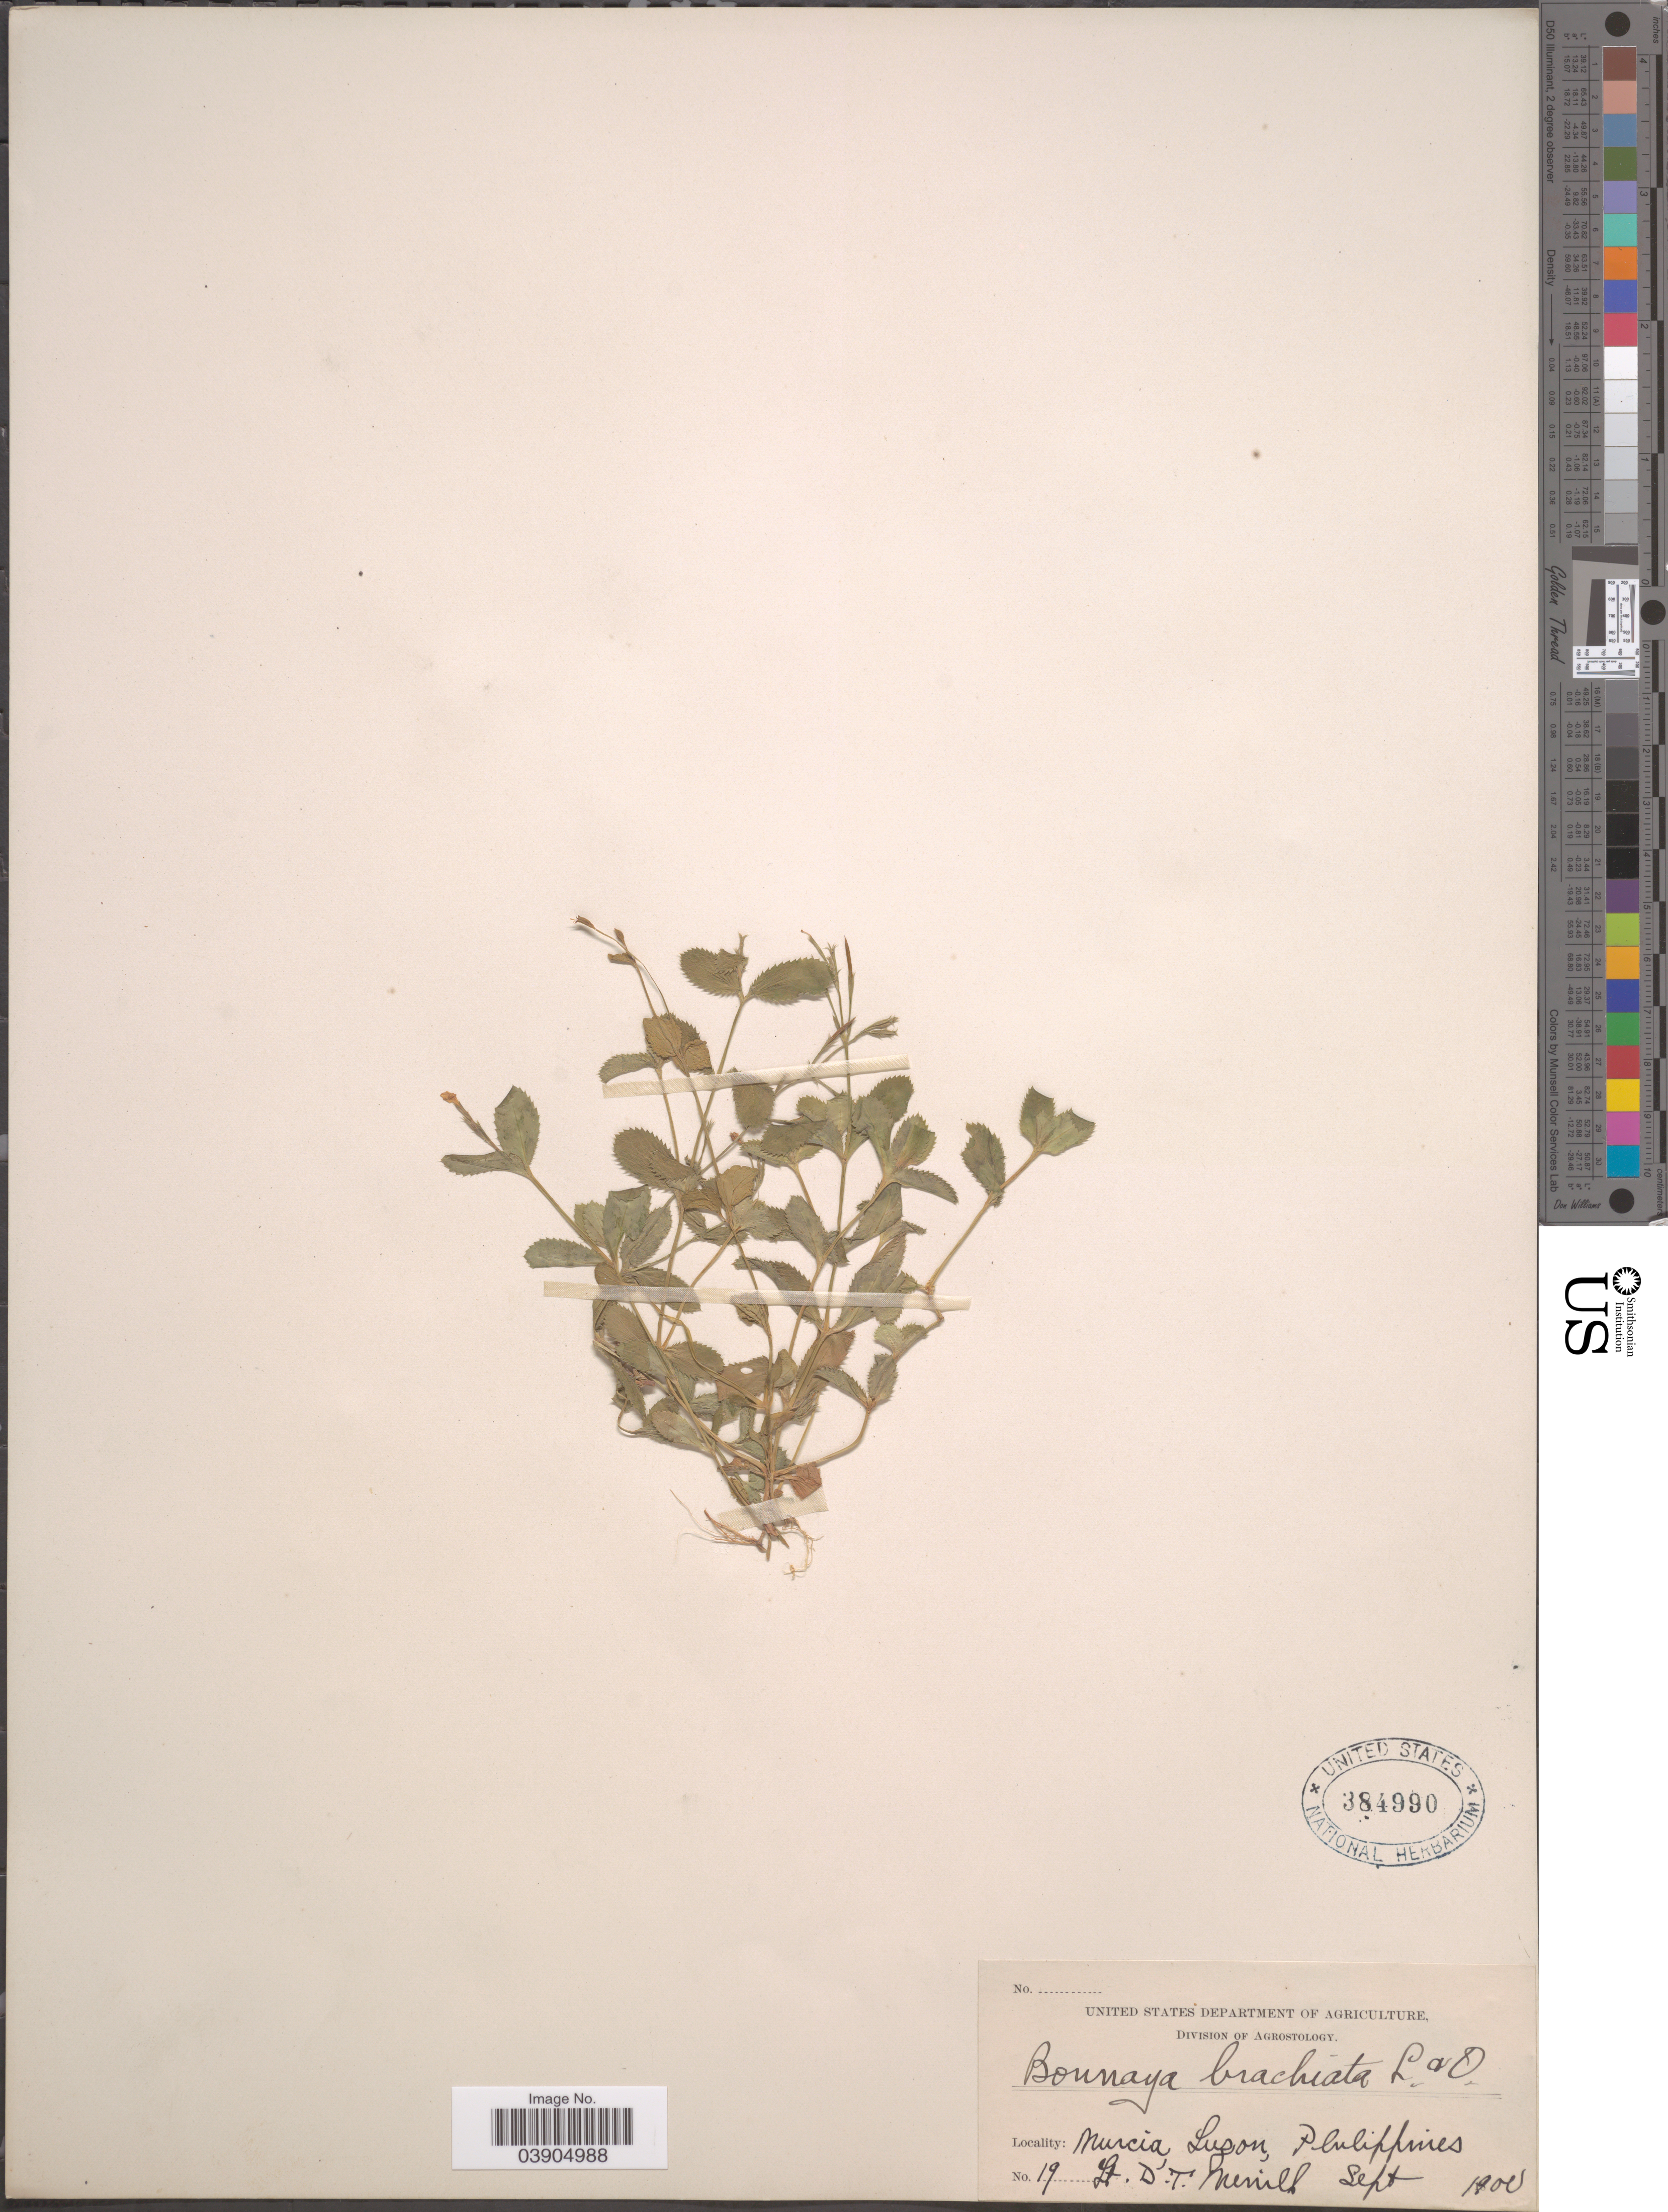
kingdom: Plantae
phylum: Tracheophyta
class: Magnoliopsida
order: Lamiales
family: Linderniaceae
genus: Lindernia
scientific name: Lindernia ciliata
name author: (Colsm.) Pennell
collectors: D. Merrill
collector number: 19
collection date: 1900-09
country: Philippines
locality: Murcia, Luzon.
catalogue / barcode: US 384990